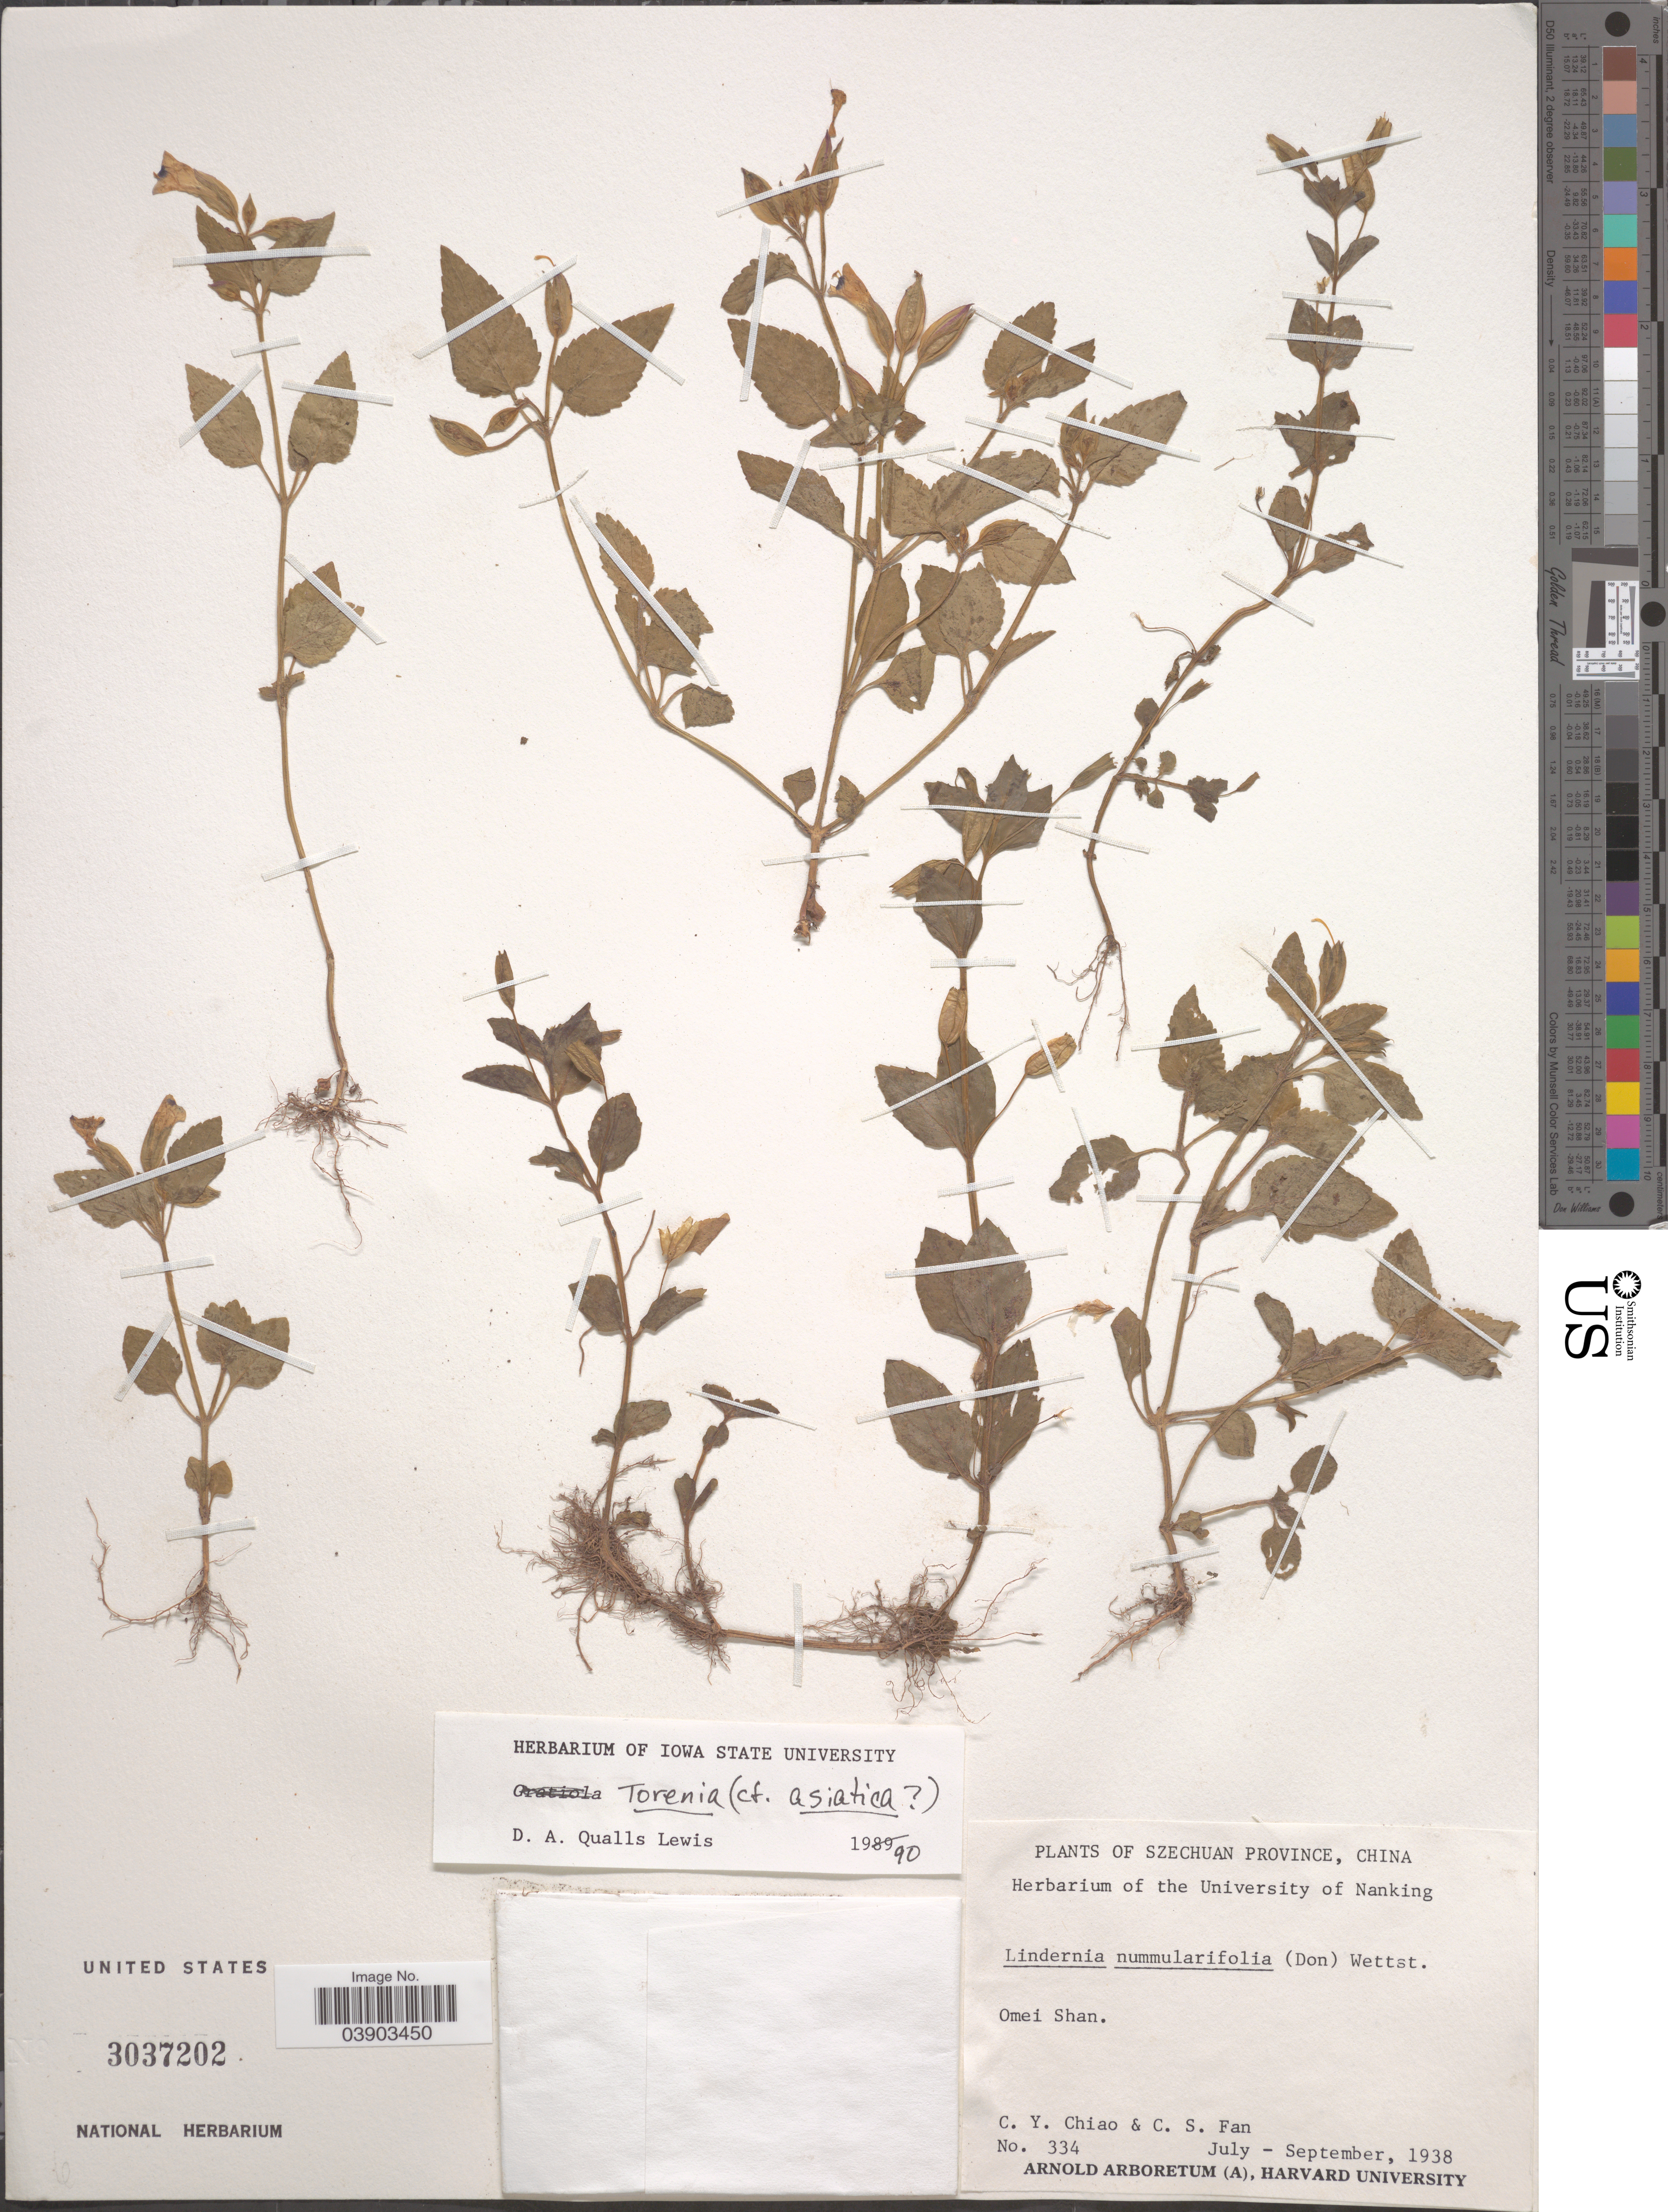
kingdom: Plantae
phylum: Tracheophyta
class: Magnoliopsida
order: Lamiales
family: Linderniaceae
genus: Torenia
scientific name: Torenia asiatica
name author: L.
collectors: C. Y. Chiao & C. S. Fan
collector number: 334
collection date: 1938-07/1938-09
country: China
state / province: Sichuan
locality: Szechuan Province. Omei Shan.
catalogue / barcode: US 3037202